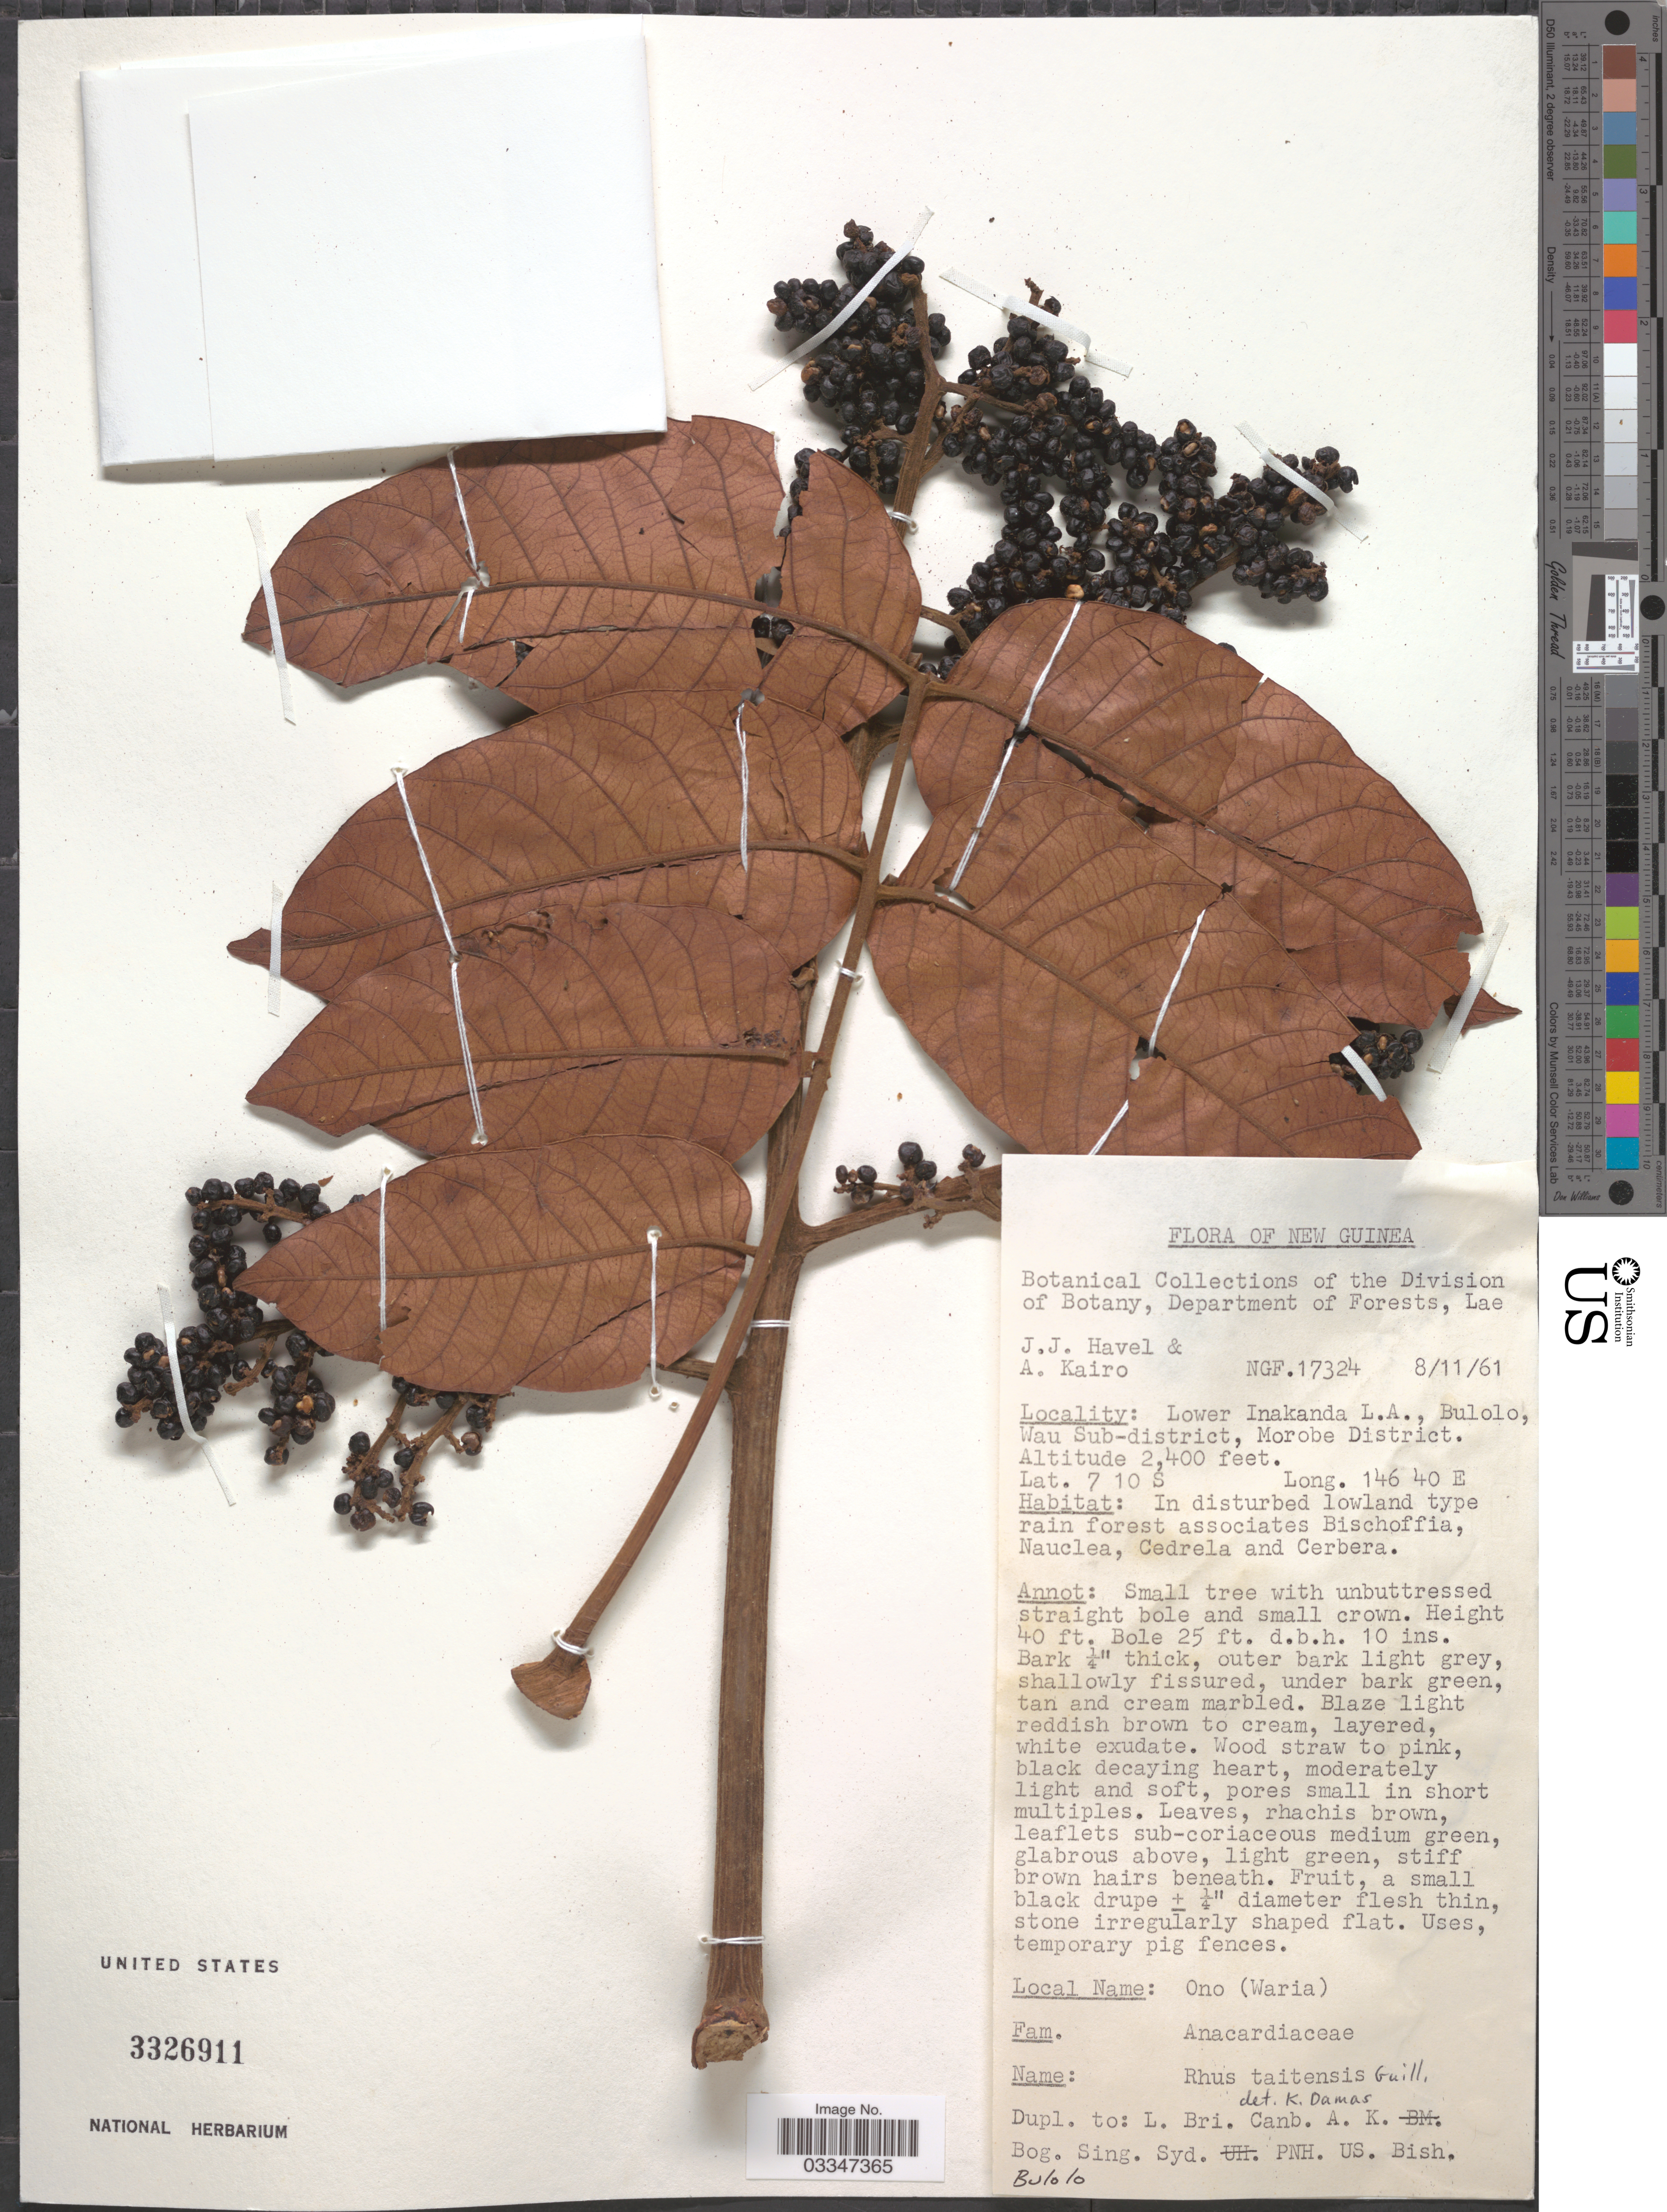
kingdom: Plantae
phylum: Tracheophyta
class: Magnoliopsida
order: Sapindales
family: Anacardiaceae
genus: Rhus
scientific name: Rhus taitensis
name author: Guill.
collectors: J. Havel & A. Kairo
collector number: NGF.17324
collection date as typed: Transcribed d/m/y: 8/11/61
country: Papua New Guinea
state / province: Morobe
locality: New Guinea. Lower Inakanda L.A., Bulolo, Wau Sub-district, Morobe District.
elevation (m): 732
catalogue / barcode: US 3326911